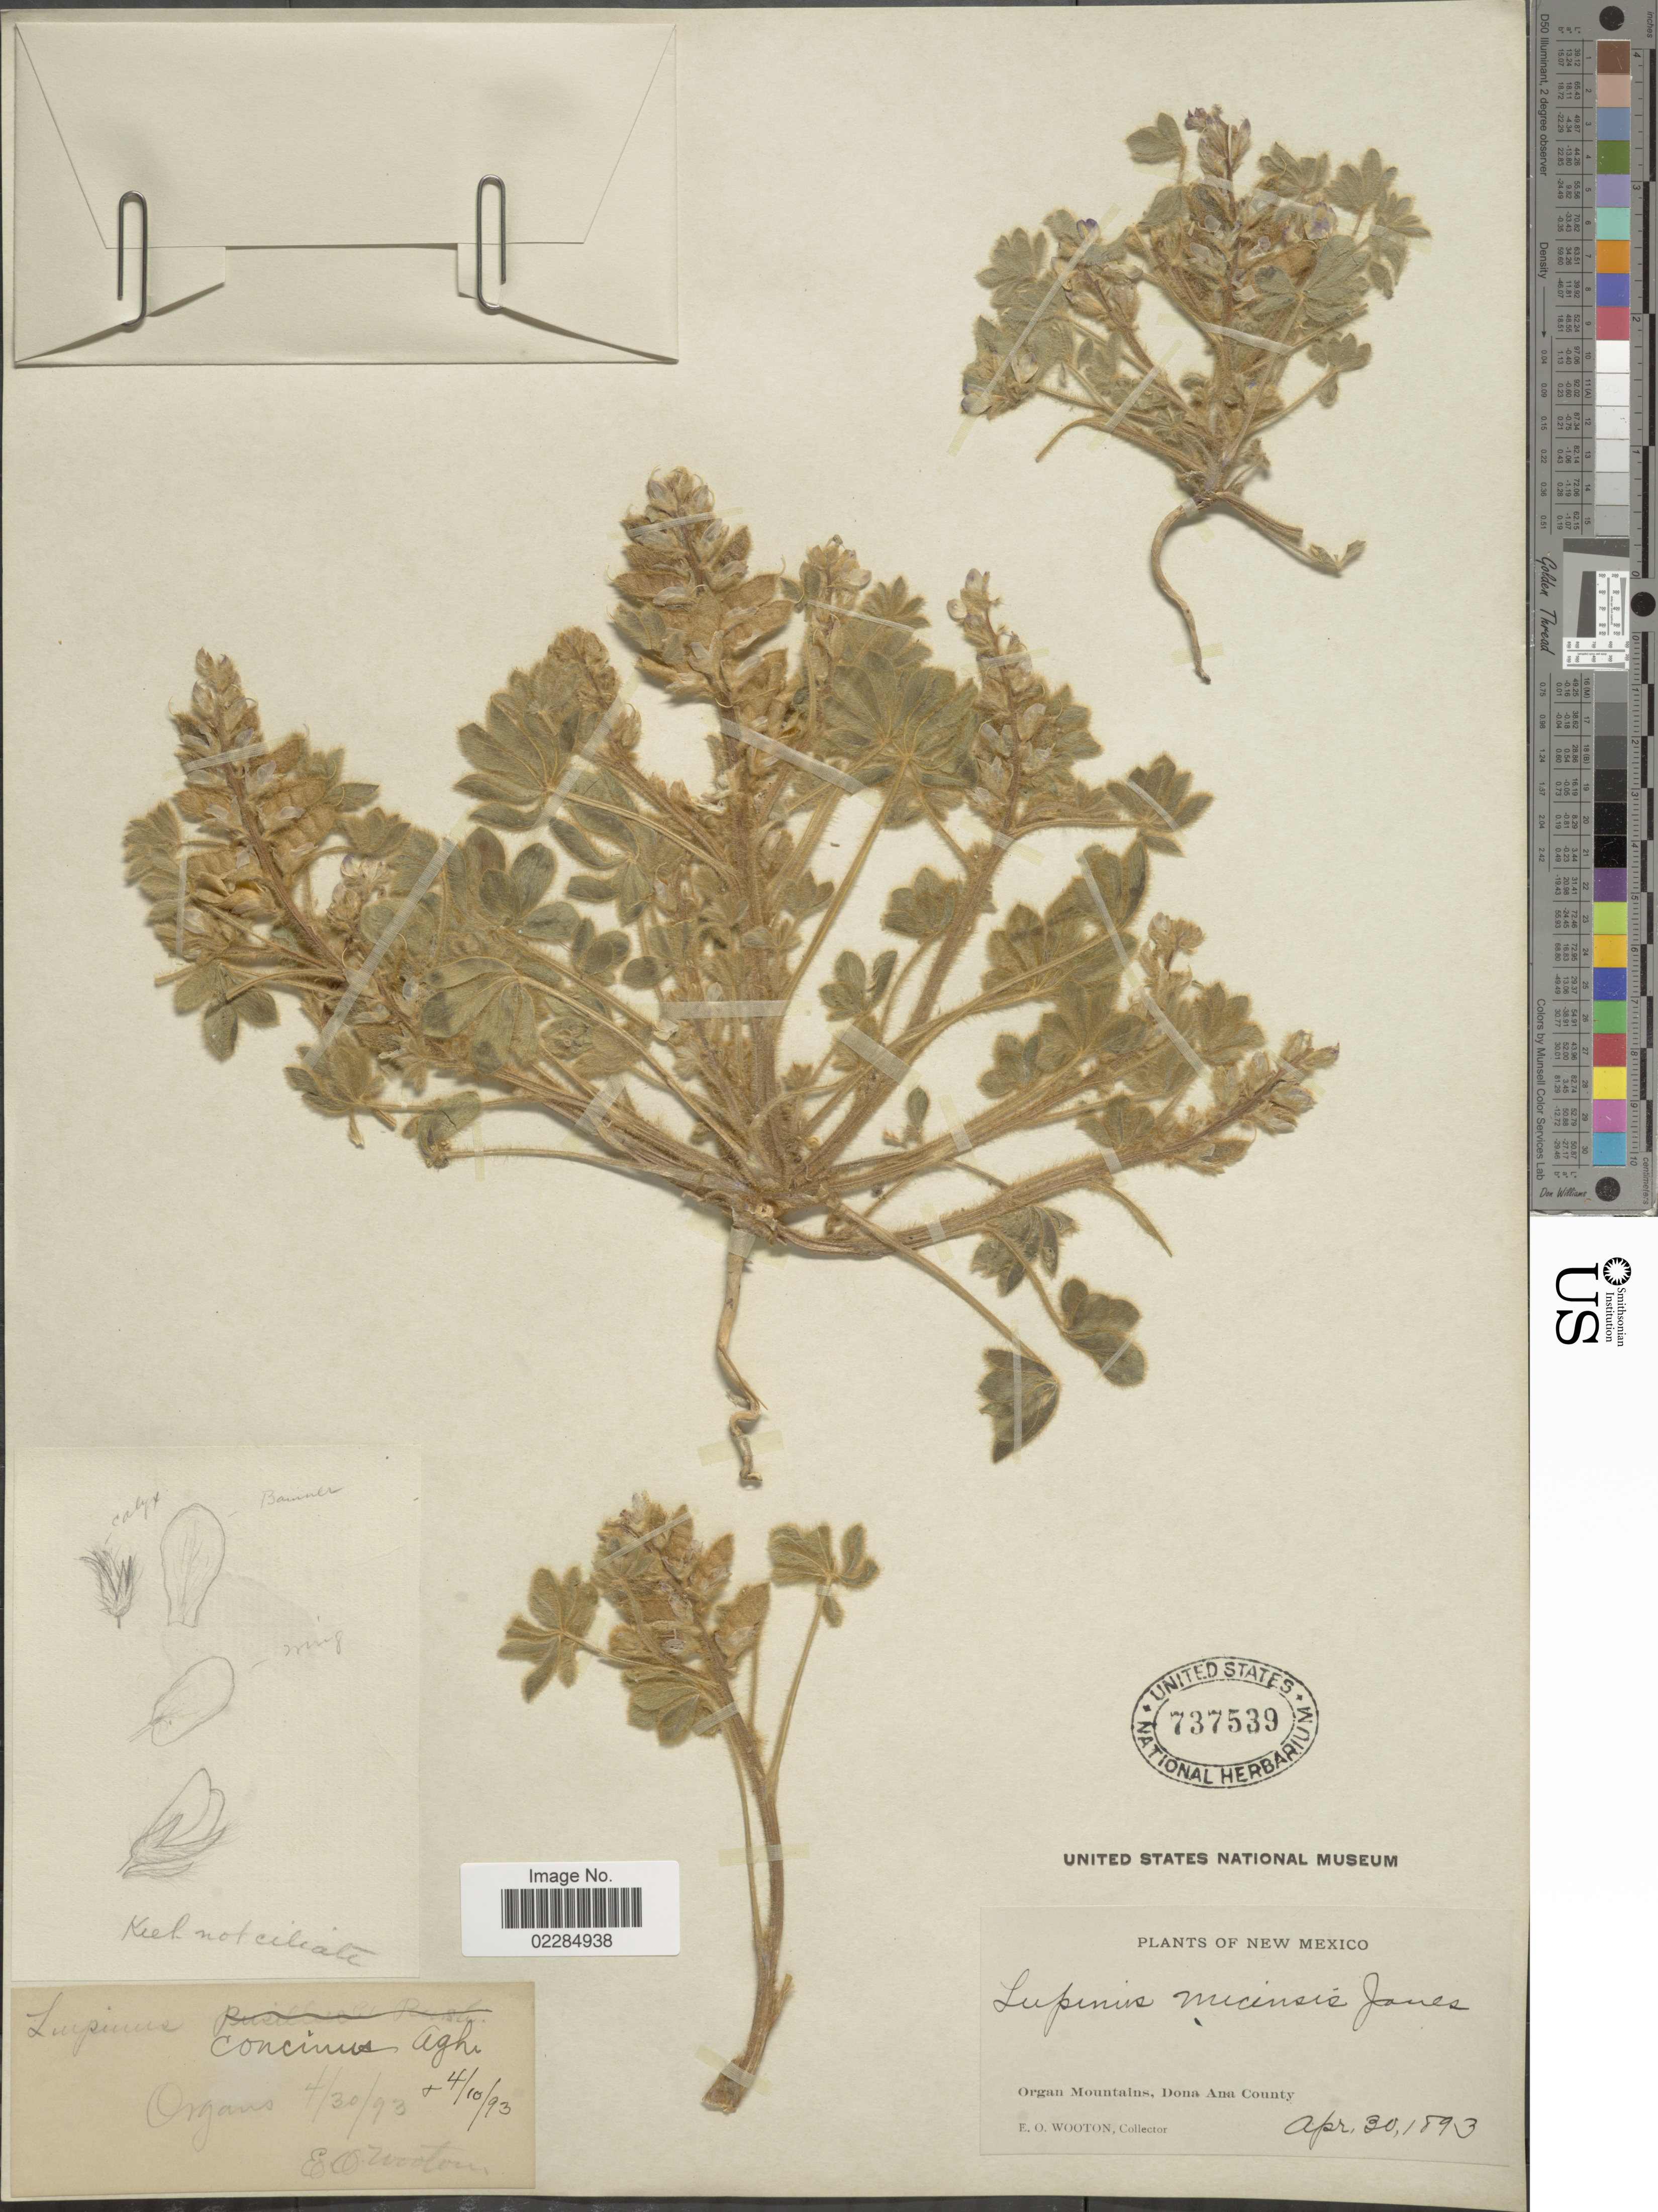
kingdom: Plantae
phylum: Tracheophyta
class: Magnoliopsida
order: Fabales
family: Fabaceae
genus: Lupinus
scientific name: Lupinus concinnus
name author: J. Agardh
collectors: E. O. Wooton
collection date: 1893-04-30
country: United States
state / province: New Mexico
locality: Organ Mountains, Dona Ana County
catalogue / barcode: US 737539